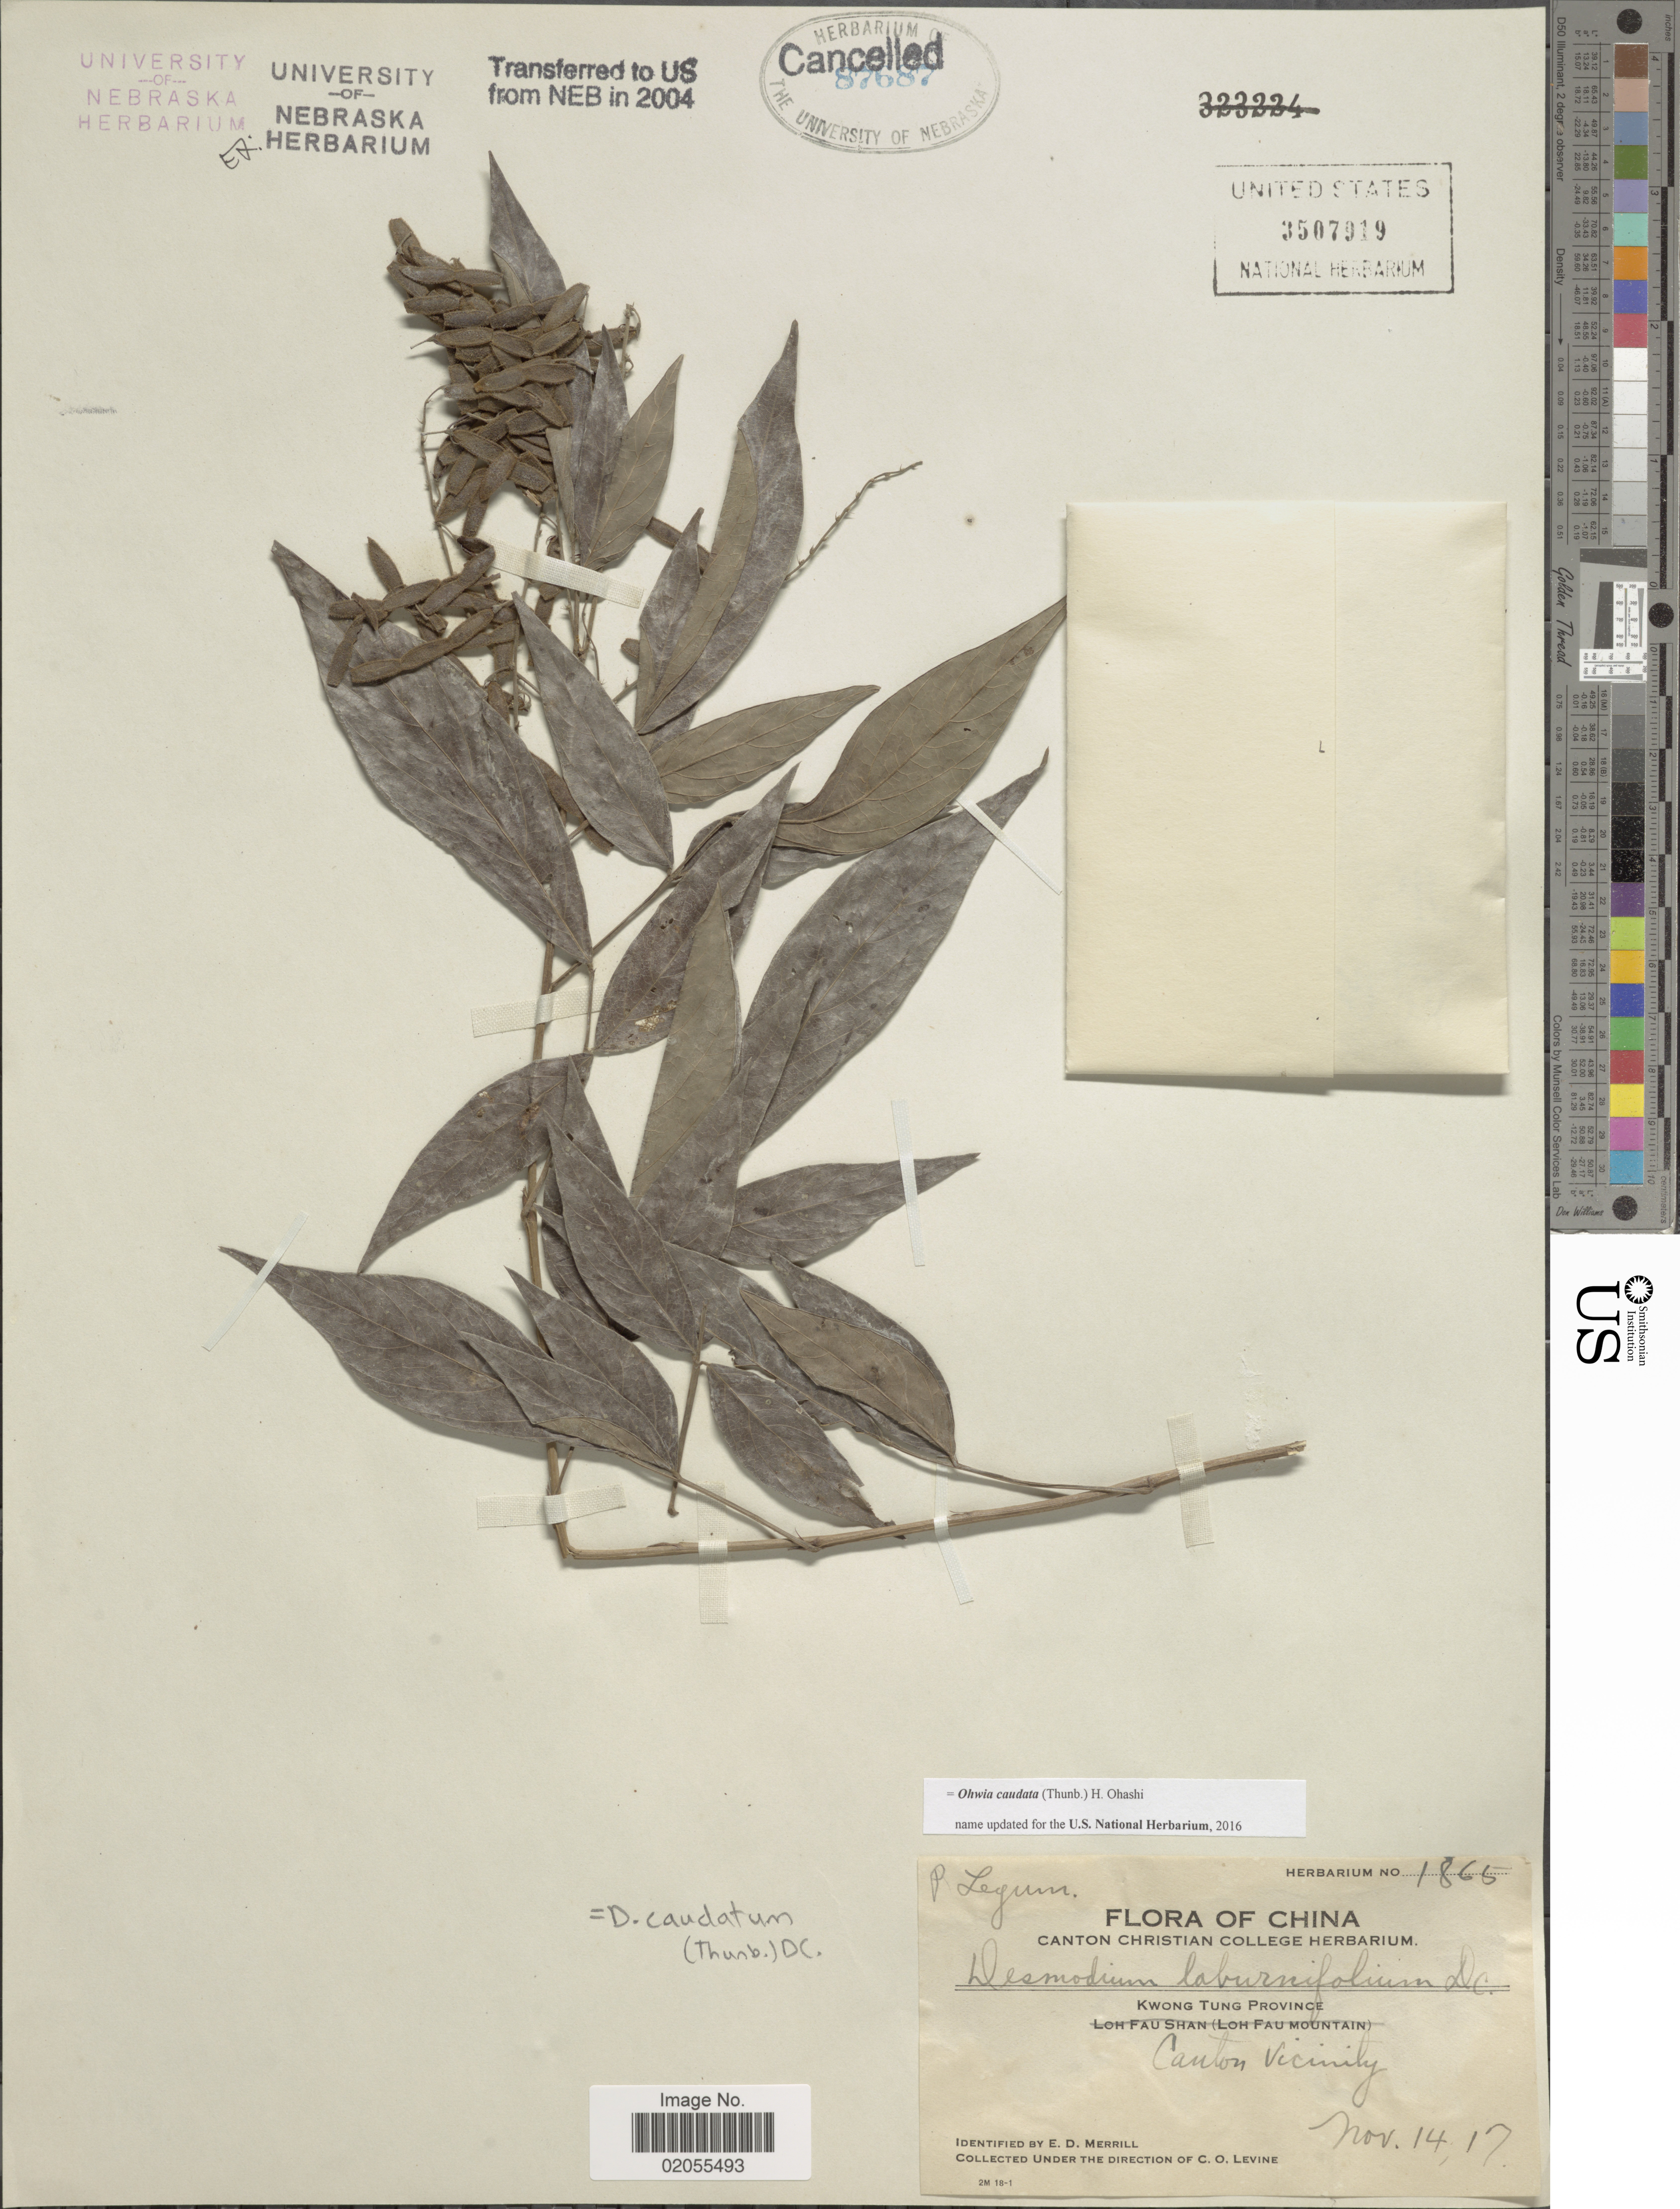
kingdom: Plantae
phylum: Tracheophyta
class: Magnoliopsida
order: Fabales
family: Fabaceae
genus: Ohwia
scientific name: Ohwia caudata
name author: (Thunb.) H. Ohashi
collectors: C. O. Levine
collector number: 1865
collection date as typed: Transcribed d/m/y: 14/11/17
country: China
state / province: Guangdong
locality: Kwong Tung Province, Canton Vicinity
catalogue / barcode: US 3507919